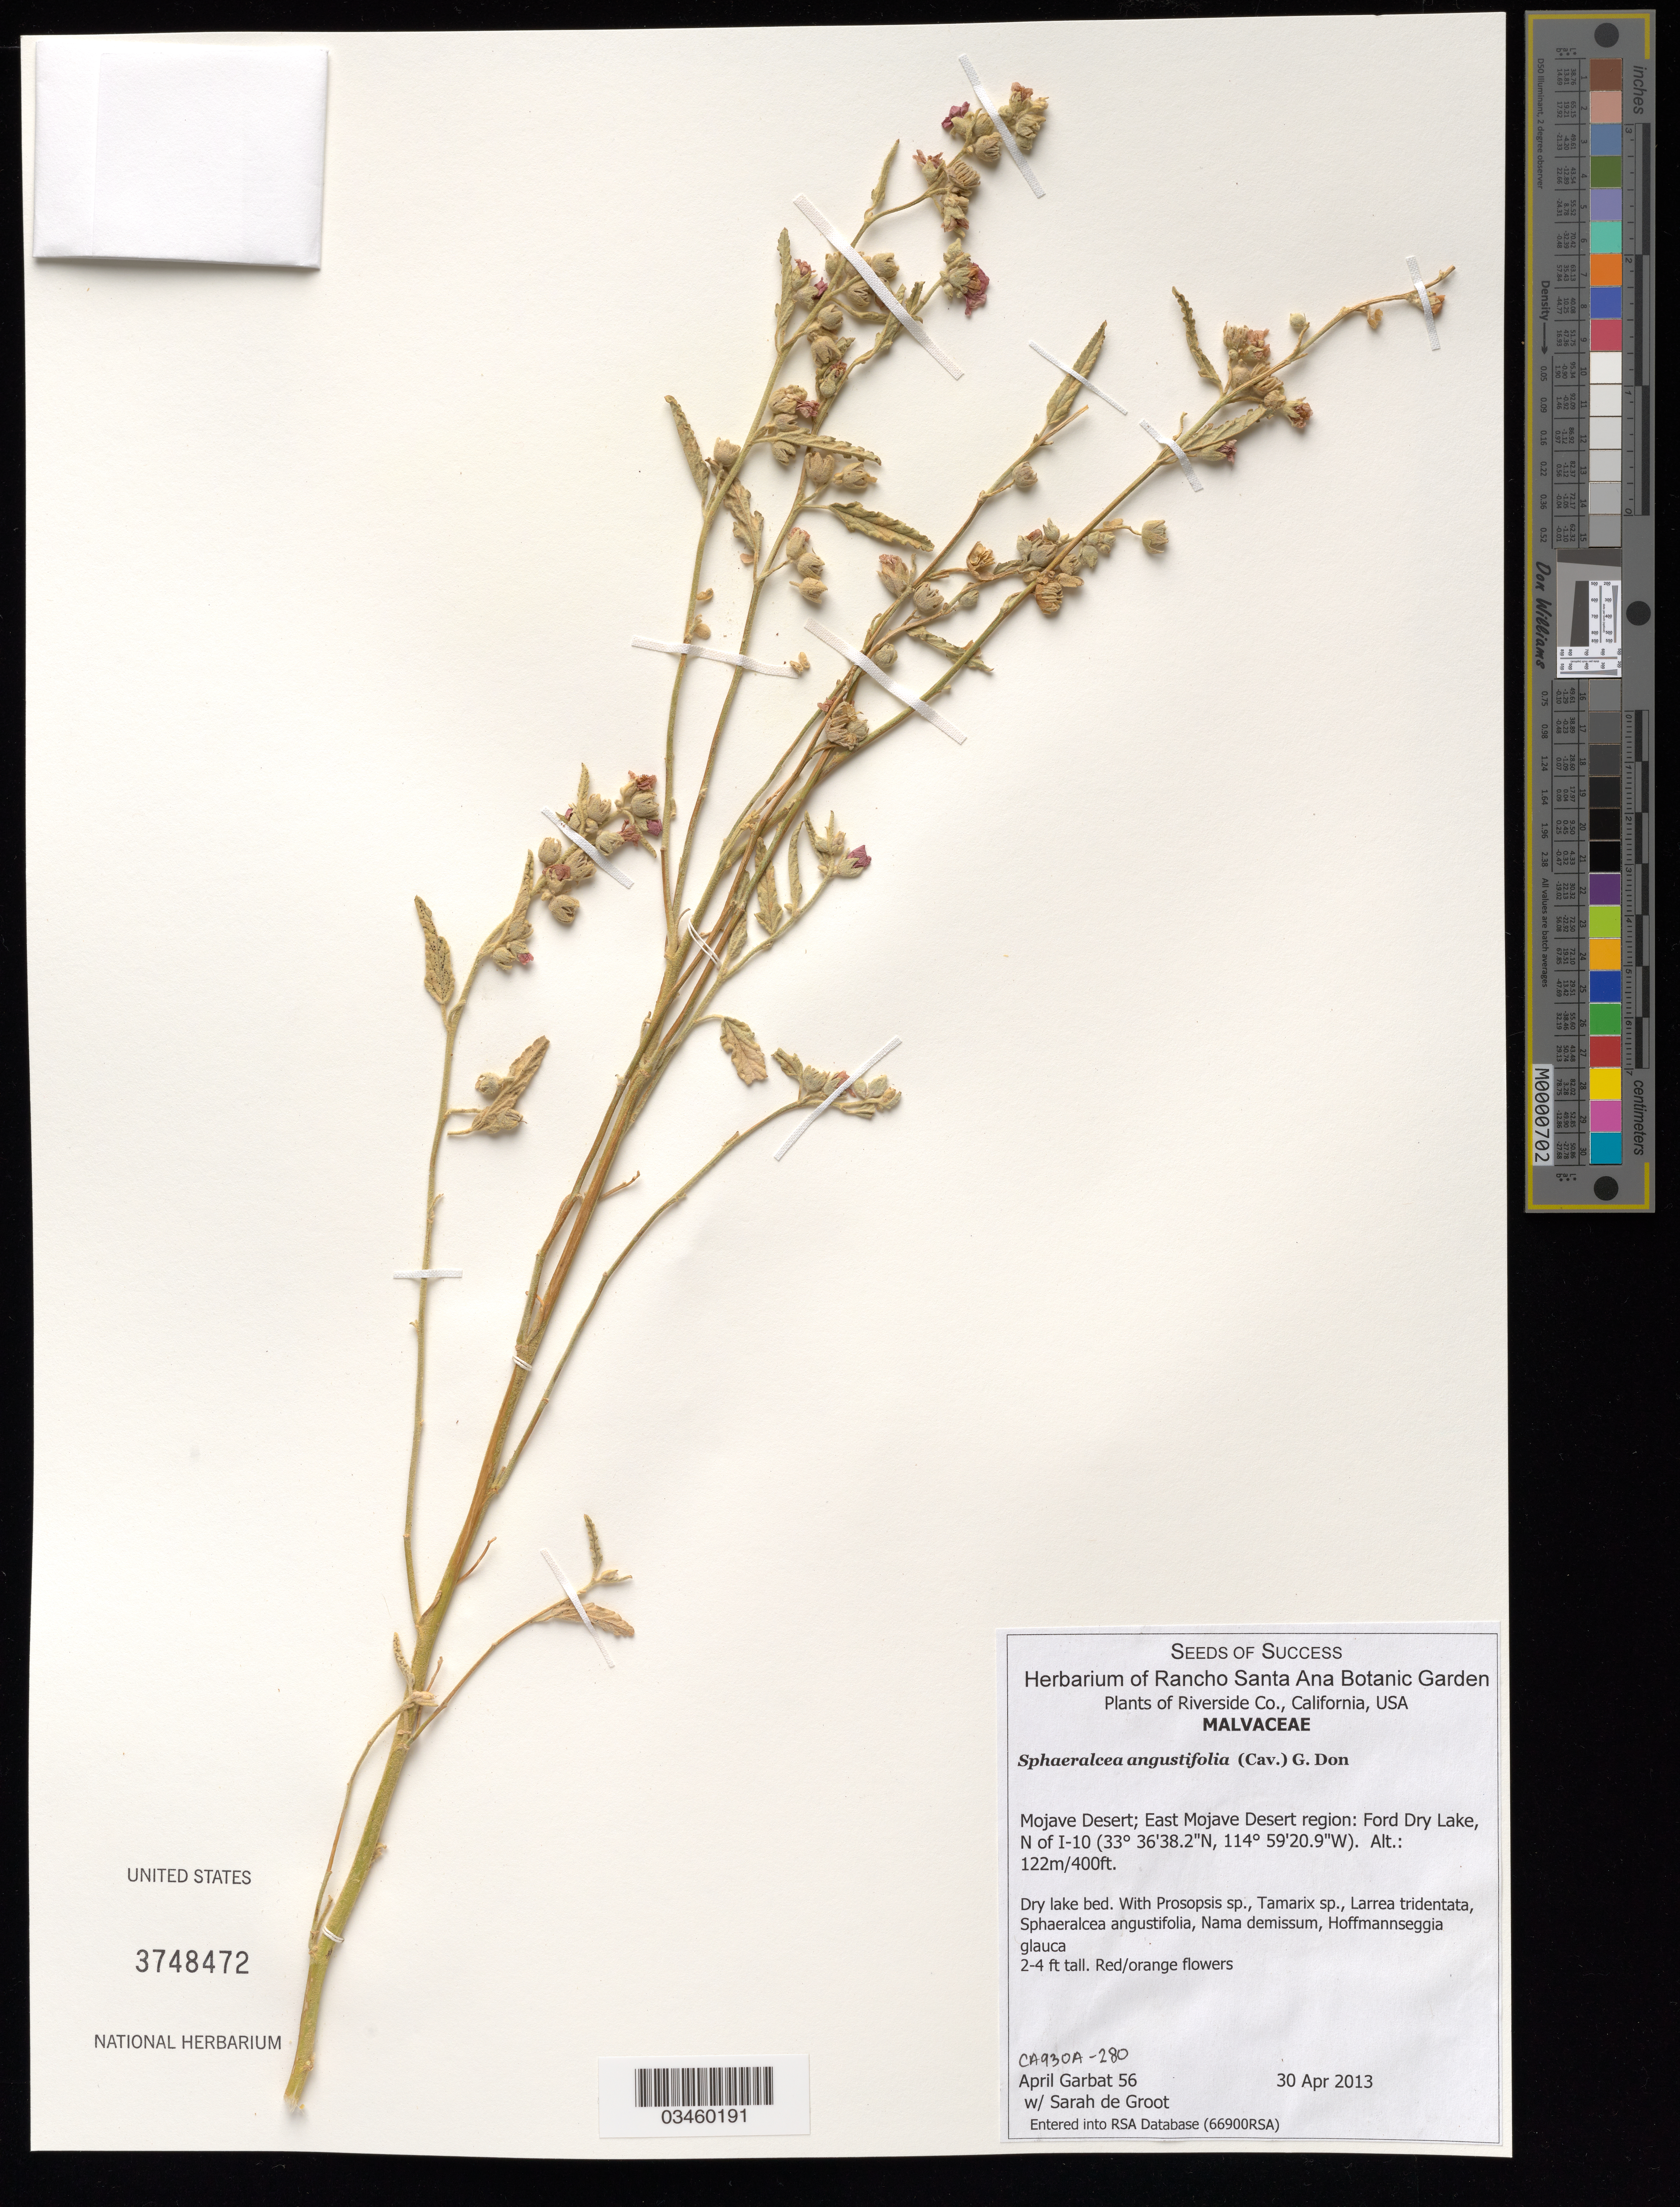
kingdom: Plantae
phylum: Tracheophyta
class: Magnoliopsida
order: Malvales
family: Malvaceae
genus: Sphaeralcea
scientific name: Sphaeralcea angustifolia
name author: (Cav.) G. Don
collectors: A. Garbat & S. De Groot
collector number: CA930A-280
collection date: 2013-04-30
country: United States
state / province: California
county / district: Riverside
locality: Mojave Desert, East Mojave Desert region: Ford Dry Lake, N of I-10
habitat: Dry lake bed. With Prosopsis sp., Tamarix sp., ect.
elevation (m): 122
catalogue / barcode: US 3748472